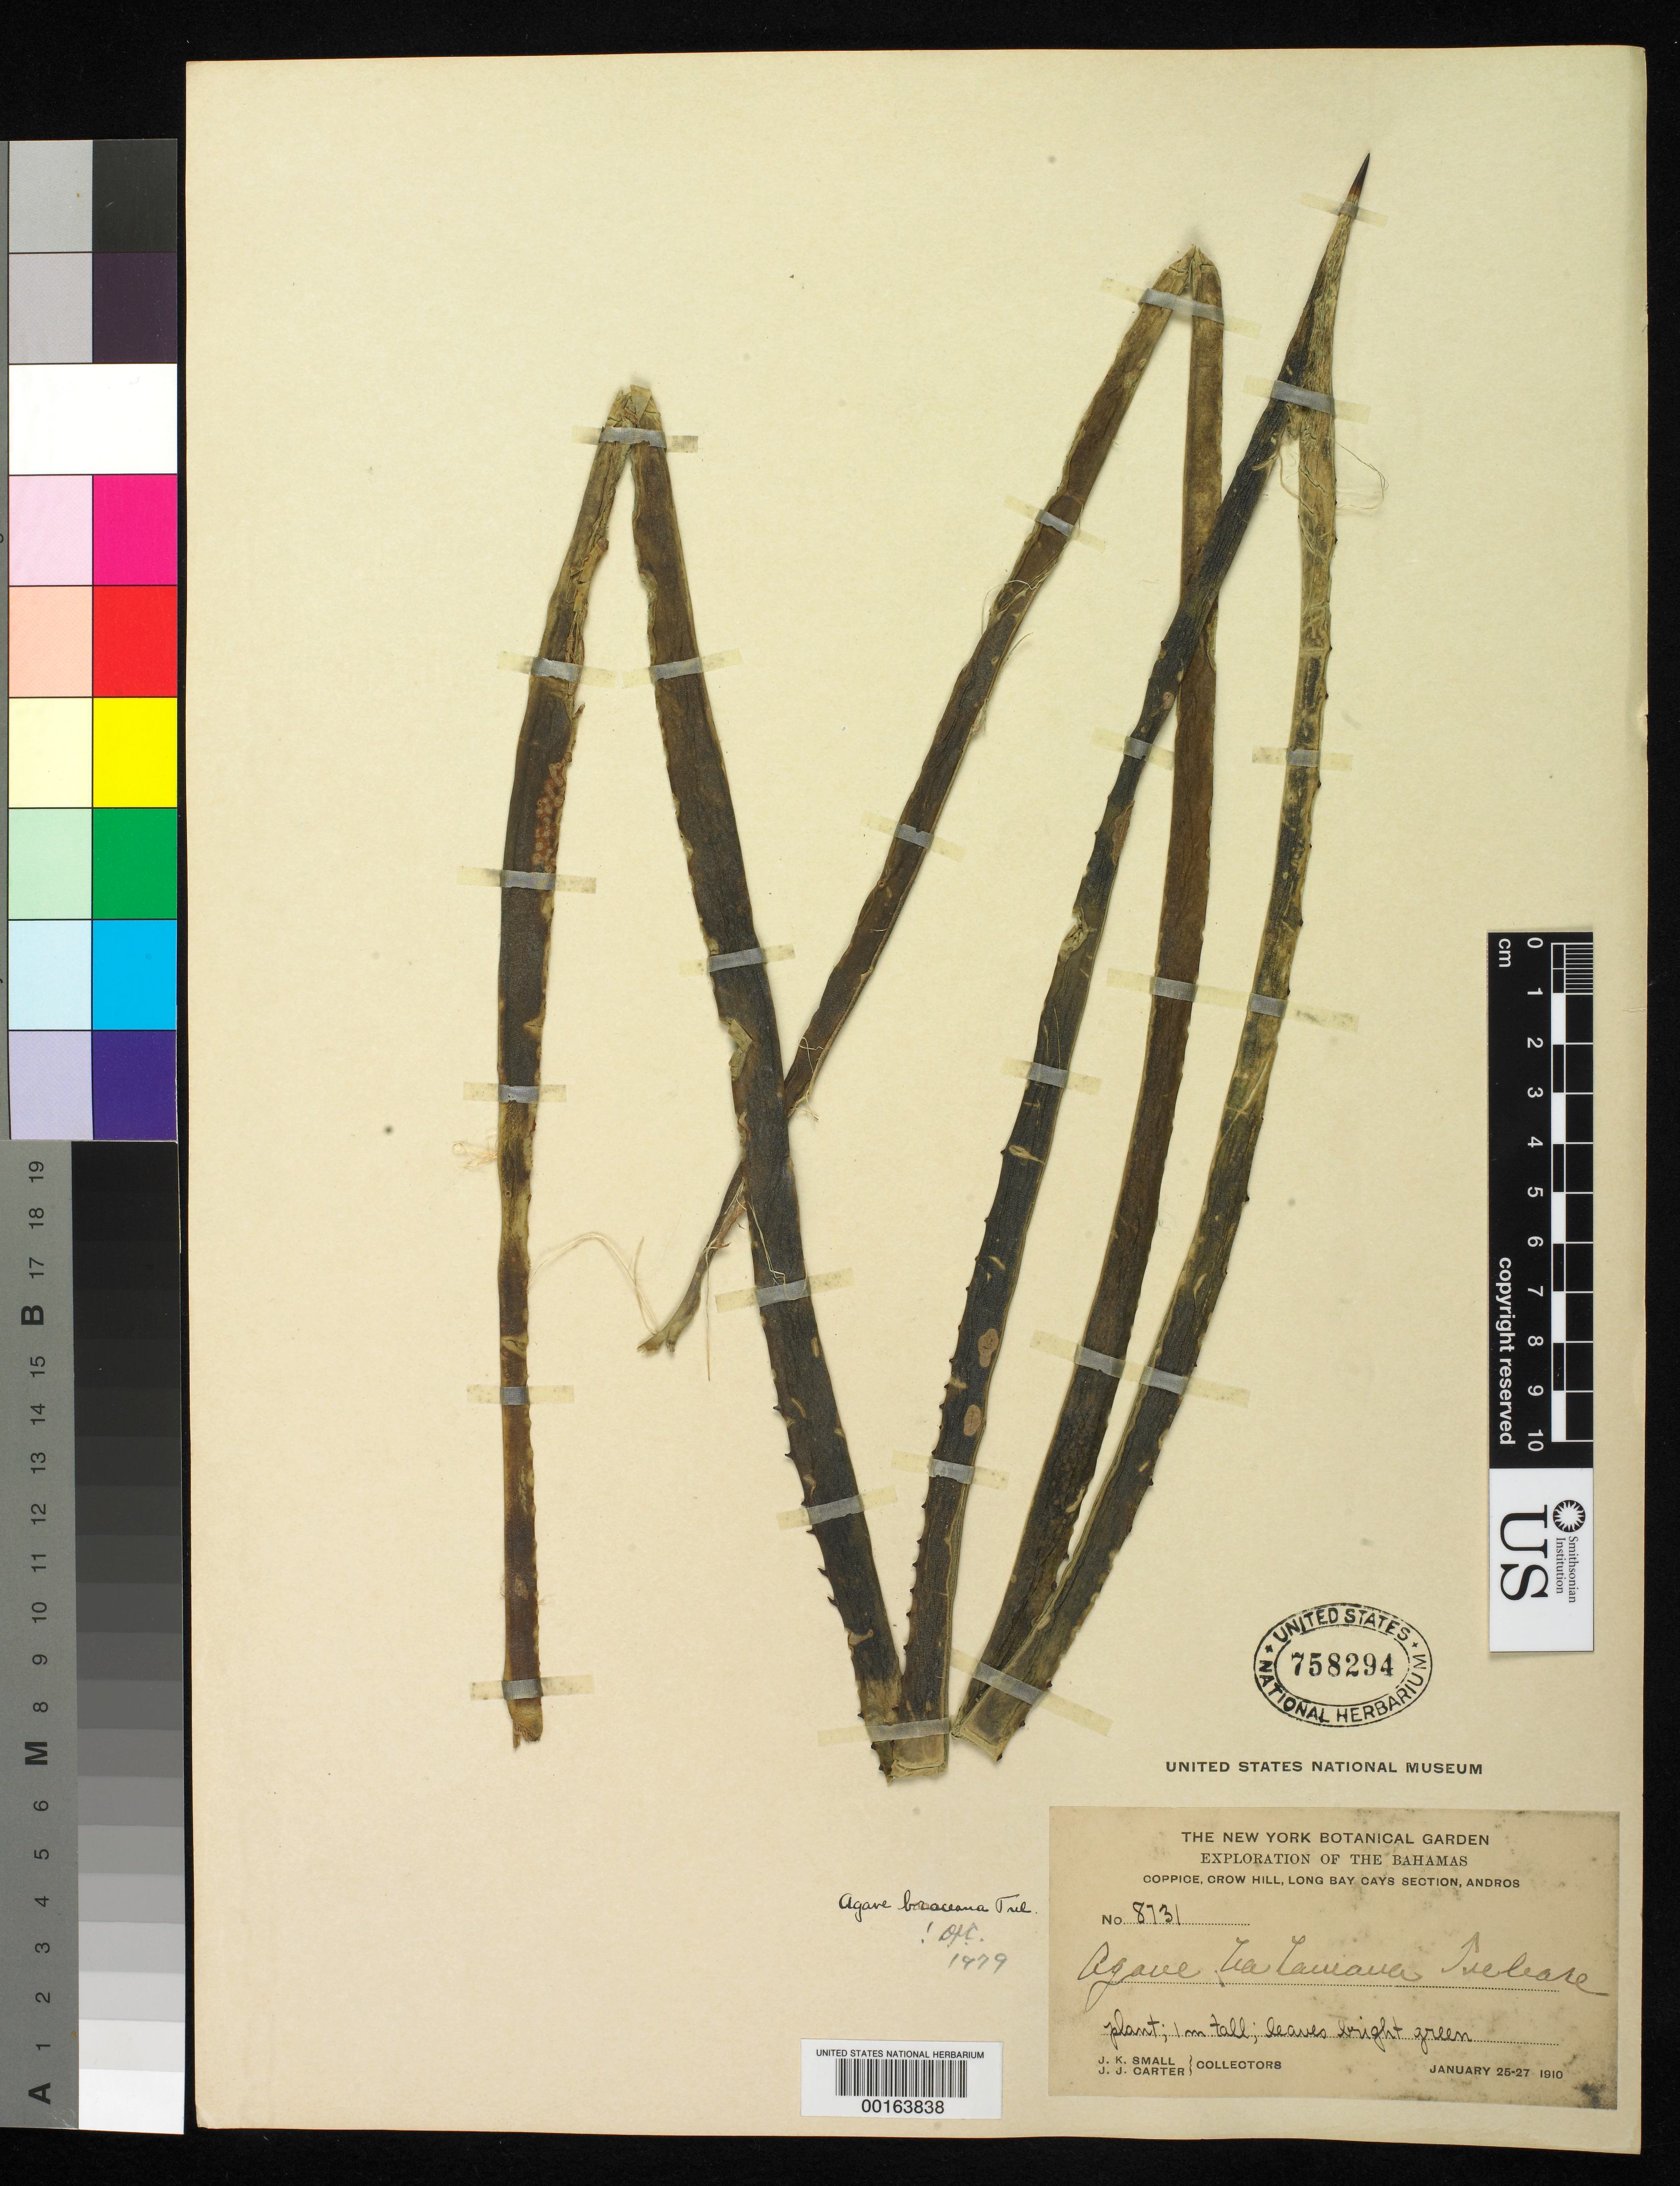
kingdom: Plantae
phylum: Tracheophyta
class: Liliopsida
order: Asparagales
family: Asparagaceae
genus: Agave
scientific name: Agave braceana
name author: Trel.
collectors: J. J. Carter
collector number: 8731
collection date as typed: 25 Jan 1910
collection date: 1910-01-25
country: Bahamas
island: Andros Island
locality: Coppice, crow hill, long bay cays section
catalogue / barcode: US 758294